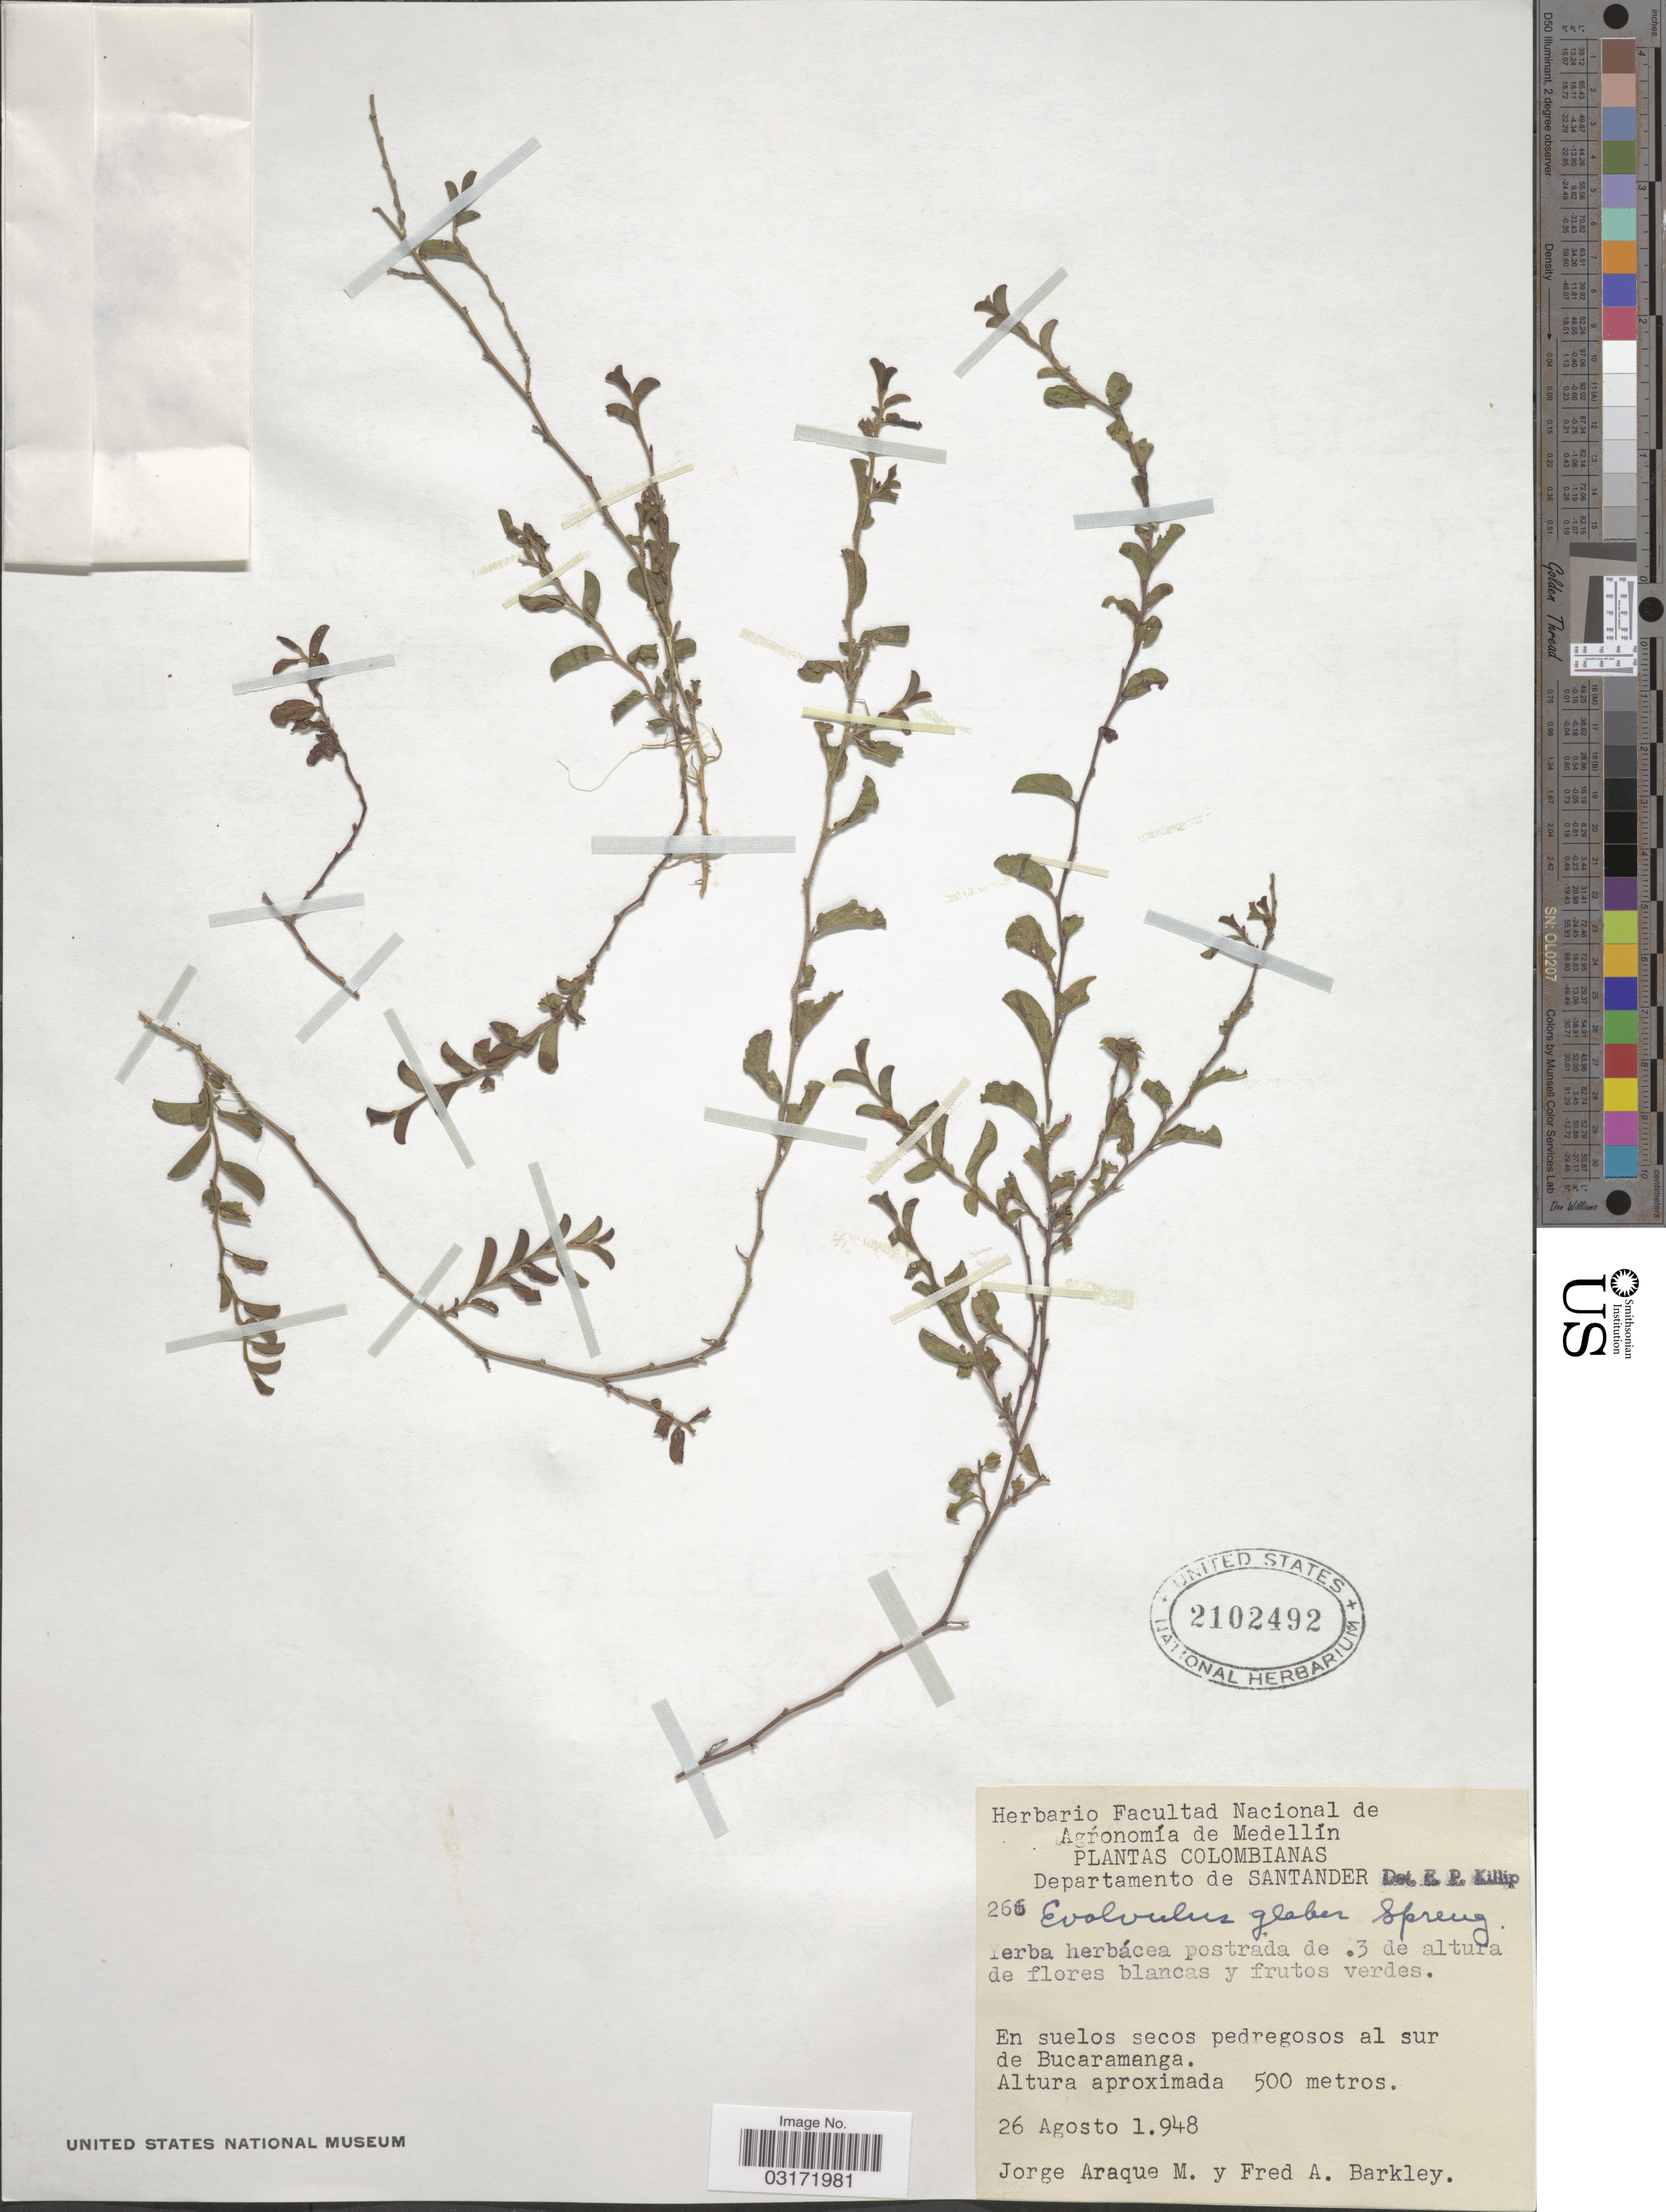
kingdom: Plantae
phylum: Tracheophyta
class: Magnoliopsida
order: Solanales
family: Convolvulaceae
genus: Evolvulus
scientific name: Evolvulus glaber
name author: Spreng.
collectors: J. Araque Molina & F. A. Barkley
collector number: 266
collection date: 1948-08-26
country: Colombia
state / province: Santander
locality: Departamento de Santander. En suelos secos pedregosos al sur de Bucaramanga.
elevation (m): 500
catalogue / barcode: US 2102492